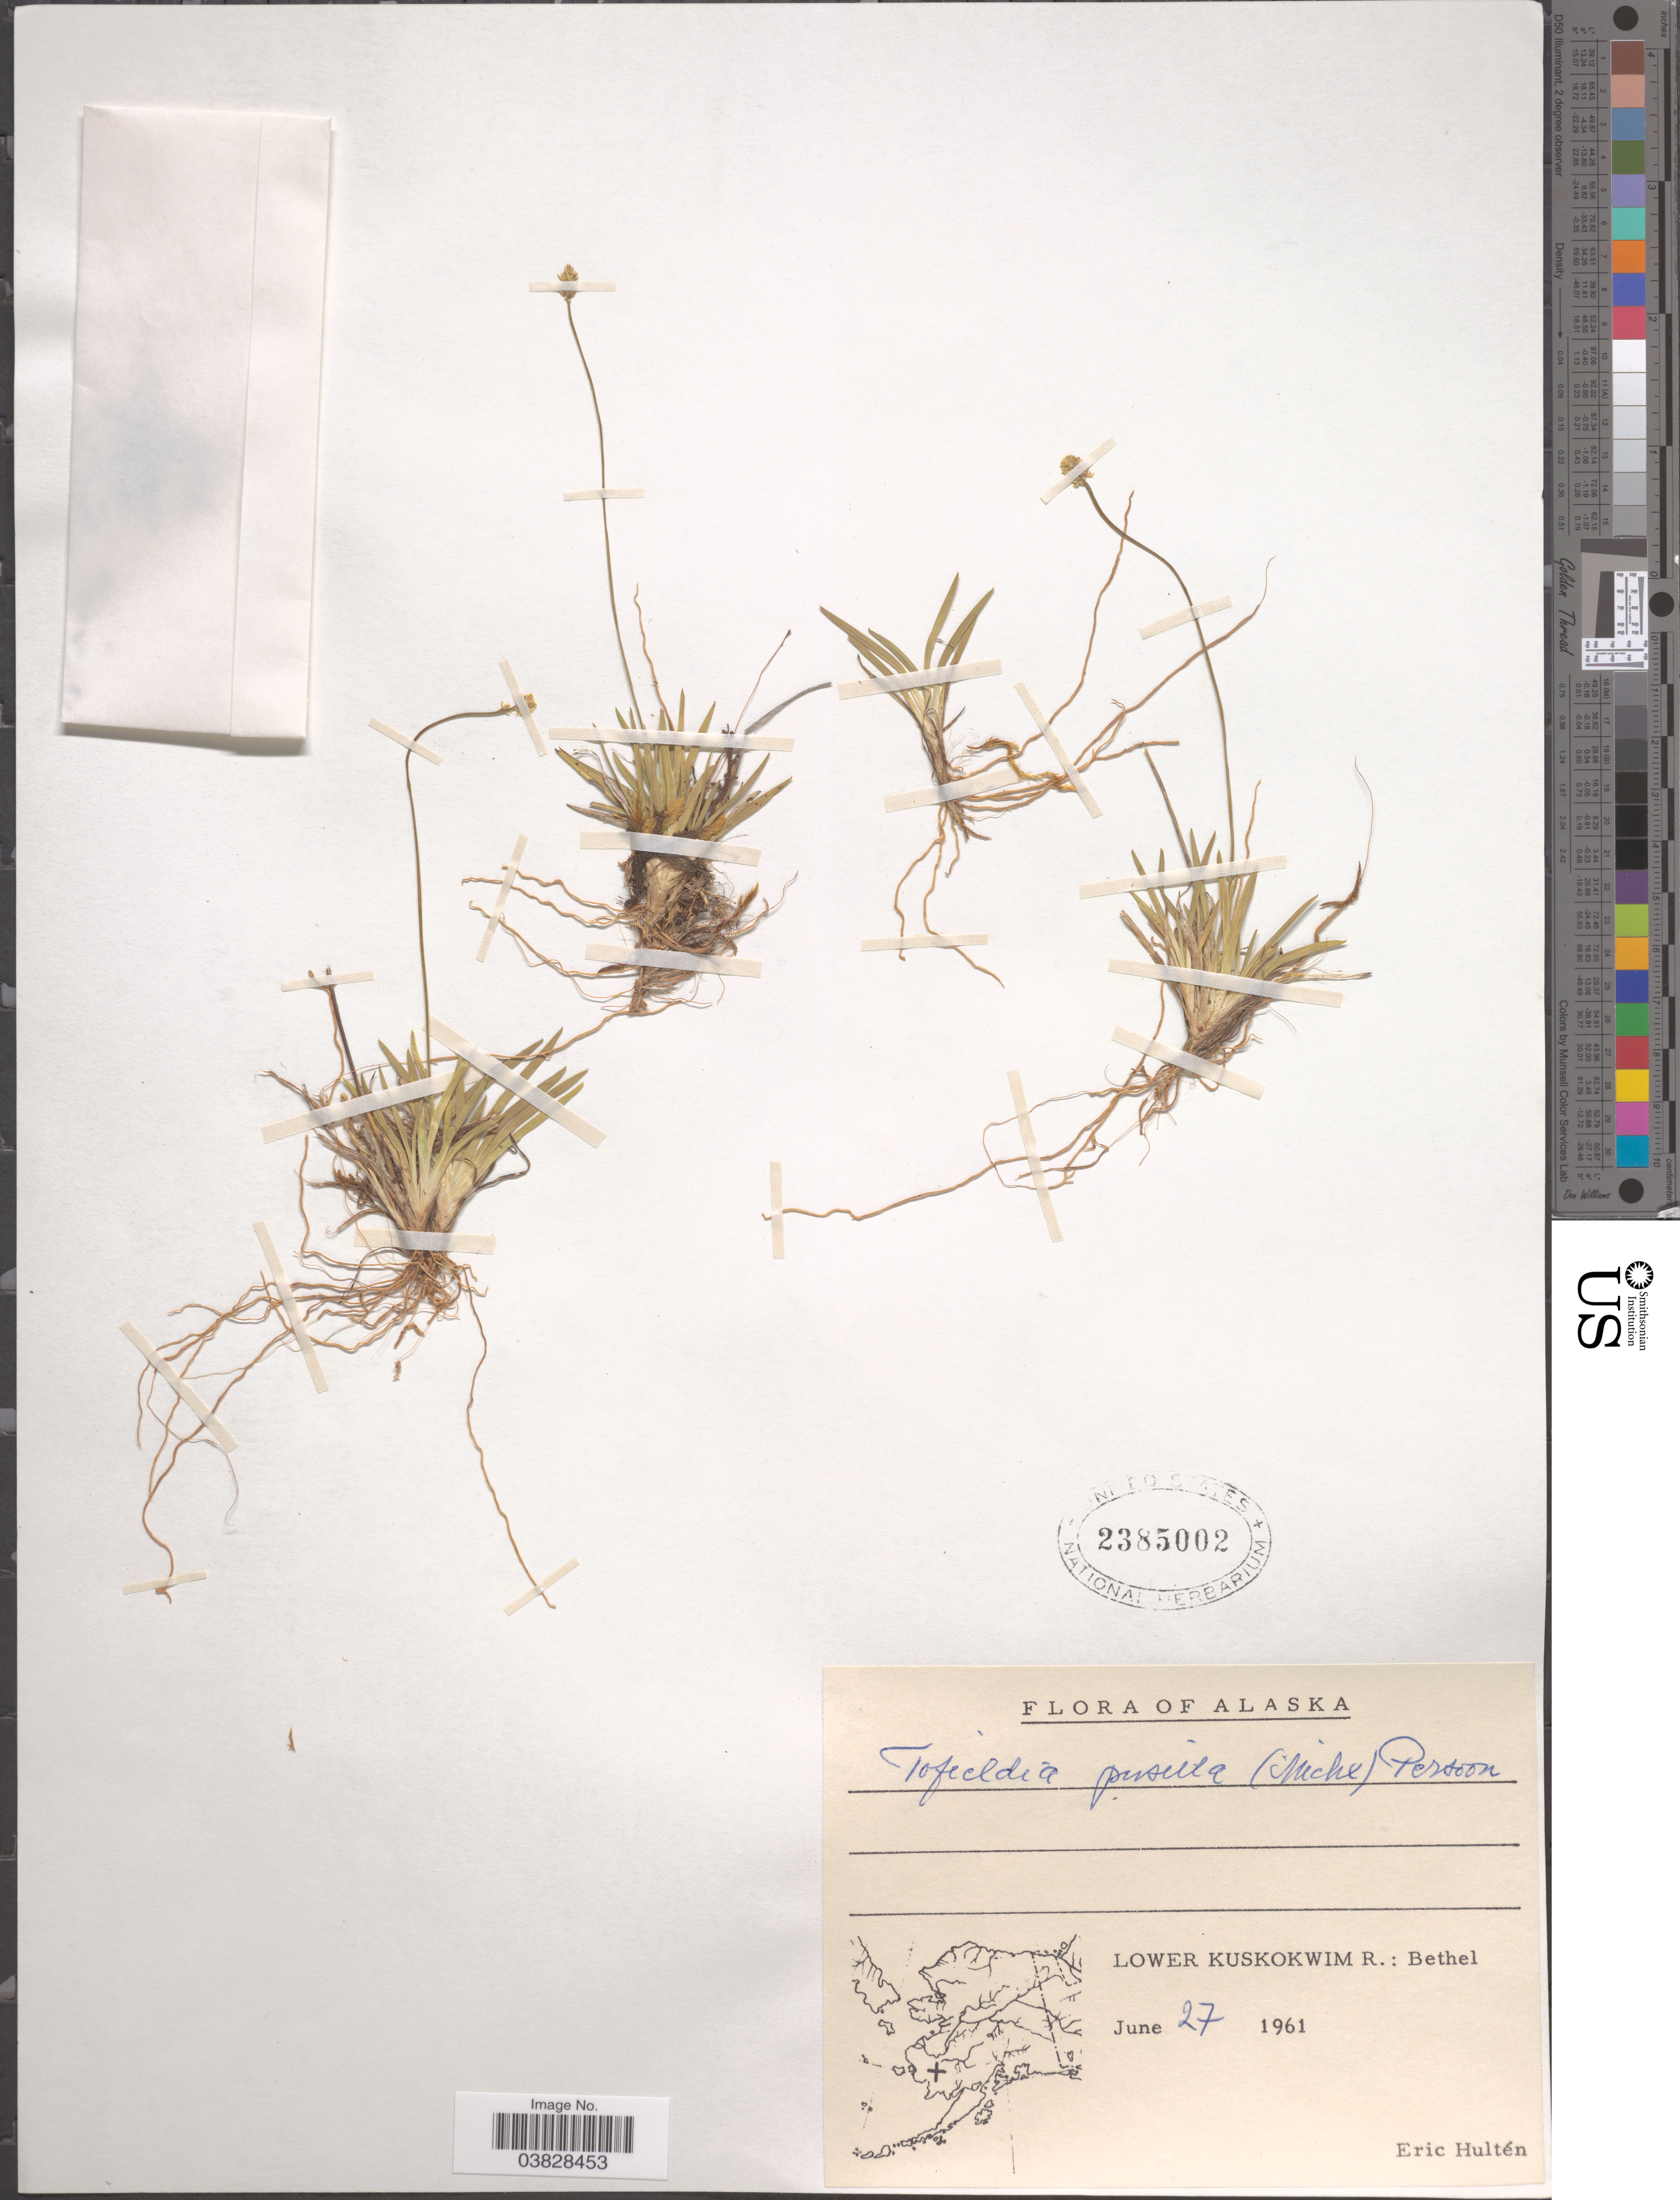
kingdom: Plantae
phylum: Tracheophyta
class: Liliopsida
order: Alismatales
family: Tofieldiaceae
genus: Tofieldia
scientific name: Tofieldia pusilla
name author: (Michx.) Pers.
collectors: E. G. Hultén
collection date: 1961-06-27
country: United States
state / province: Alaska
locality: Lower Kuskokwim R.: Bethel.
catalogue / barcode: US 2385002